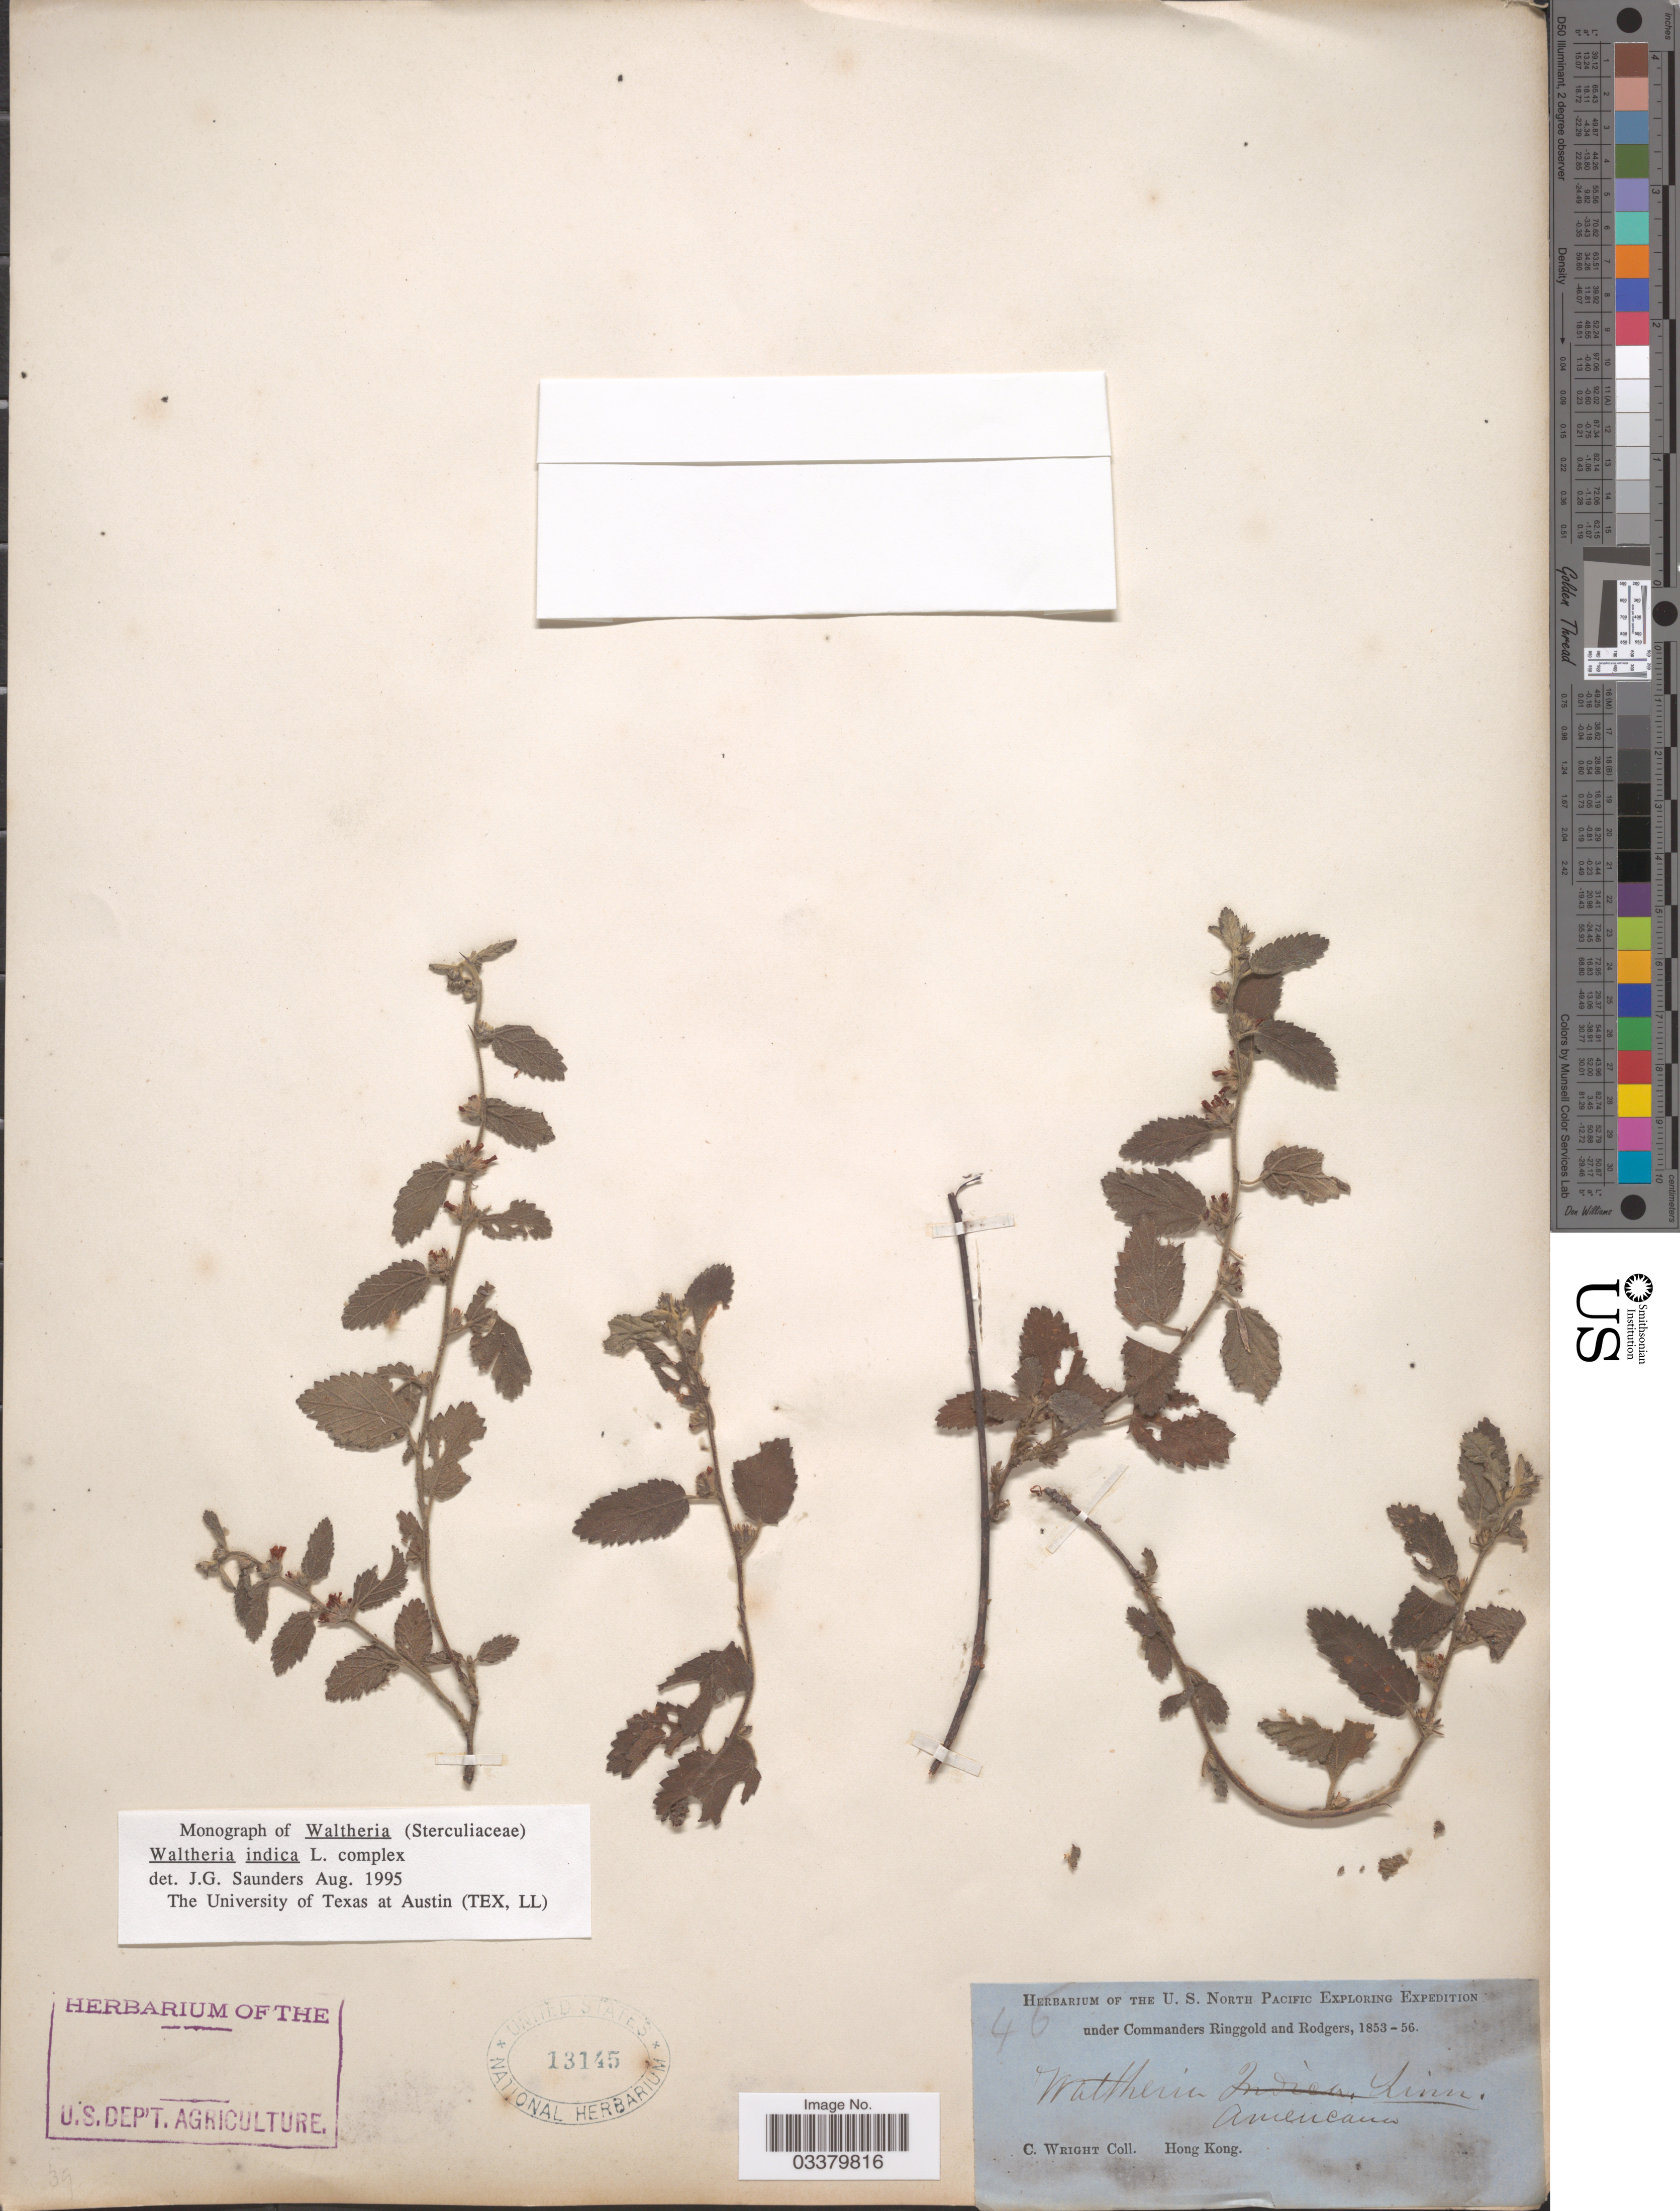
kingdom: Plantae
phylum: Tracheophyta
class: Magnoliopsida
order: Malvales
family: Malvaceae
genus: Waltheria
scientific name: Waltheria indica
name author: L.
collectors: C. Wright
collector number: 46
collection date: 1853/1856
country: China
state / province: Hong Kong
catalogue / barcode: US 13145